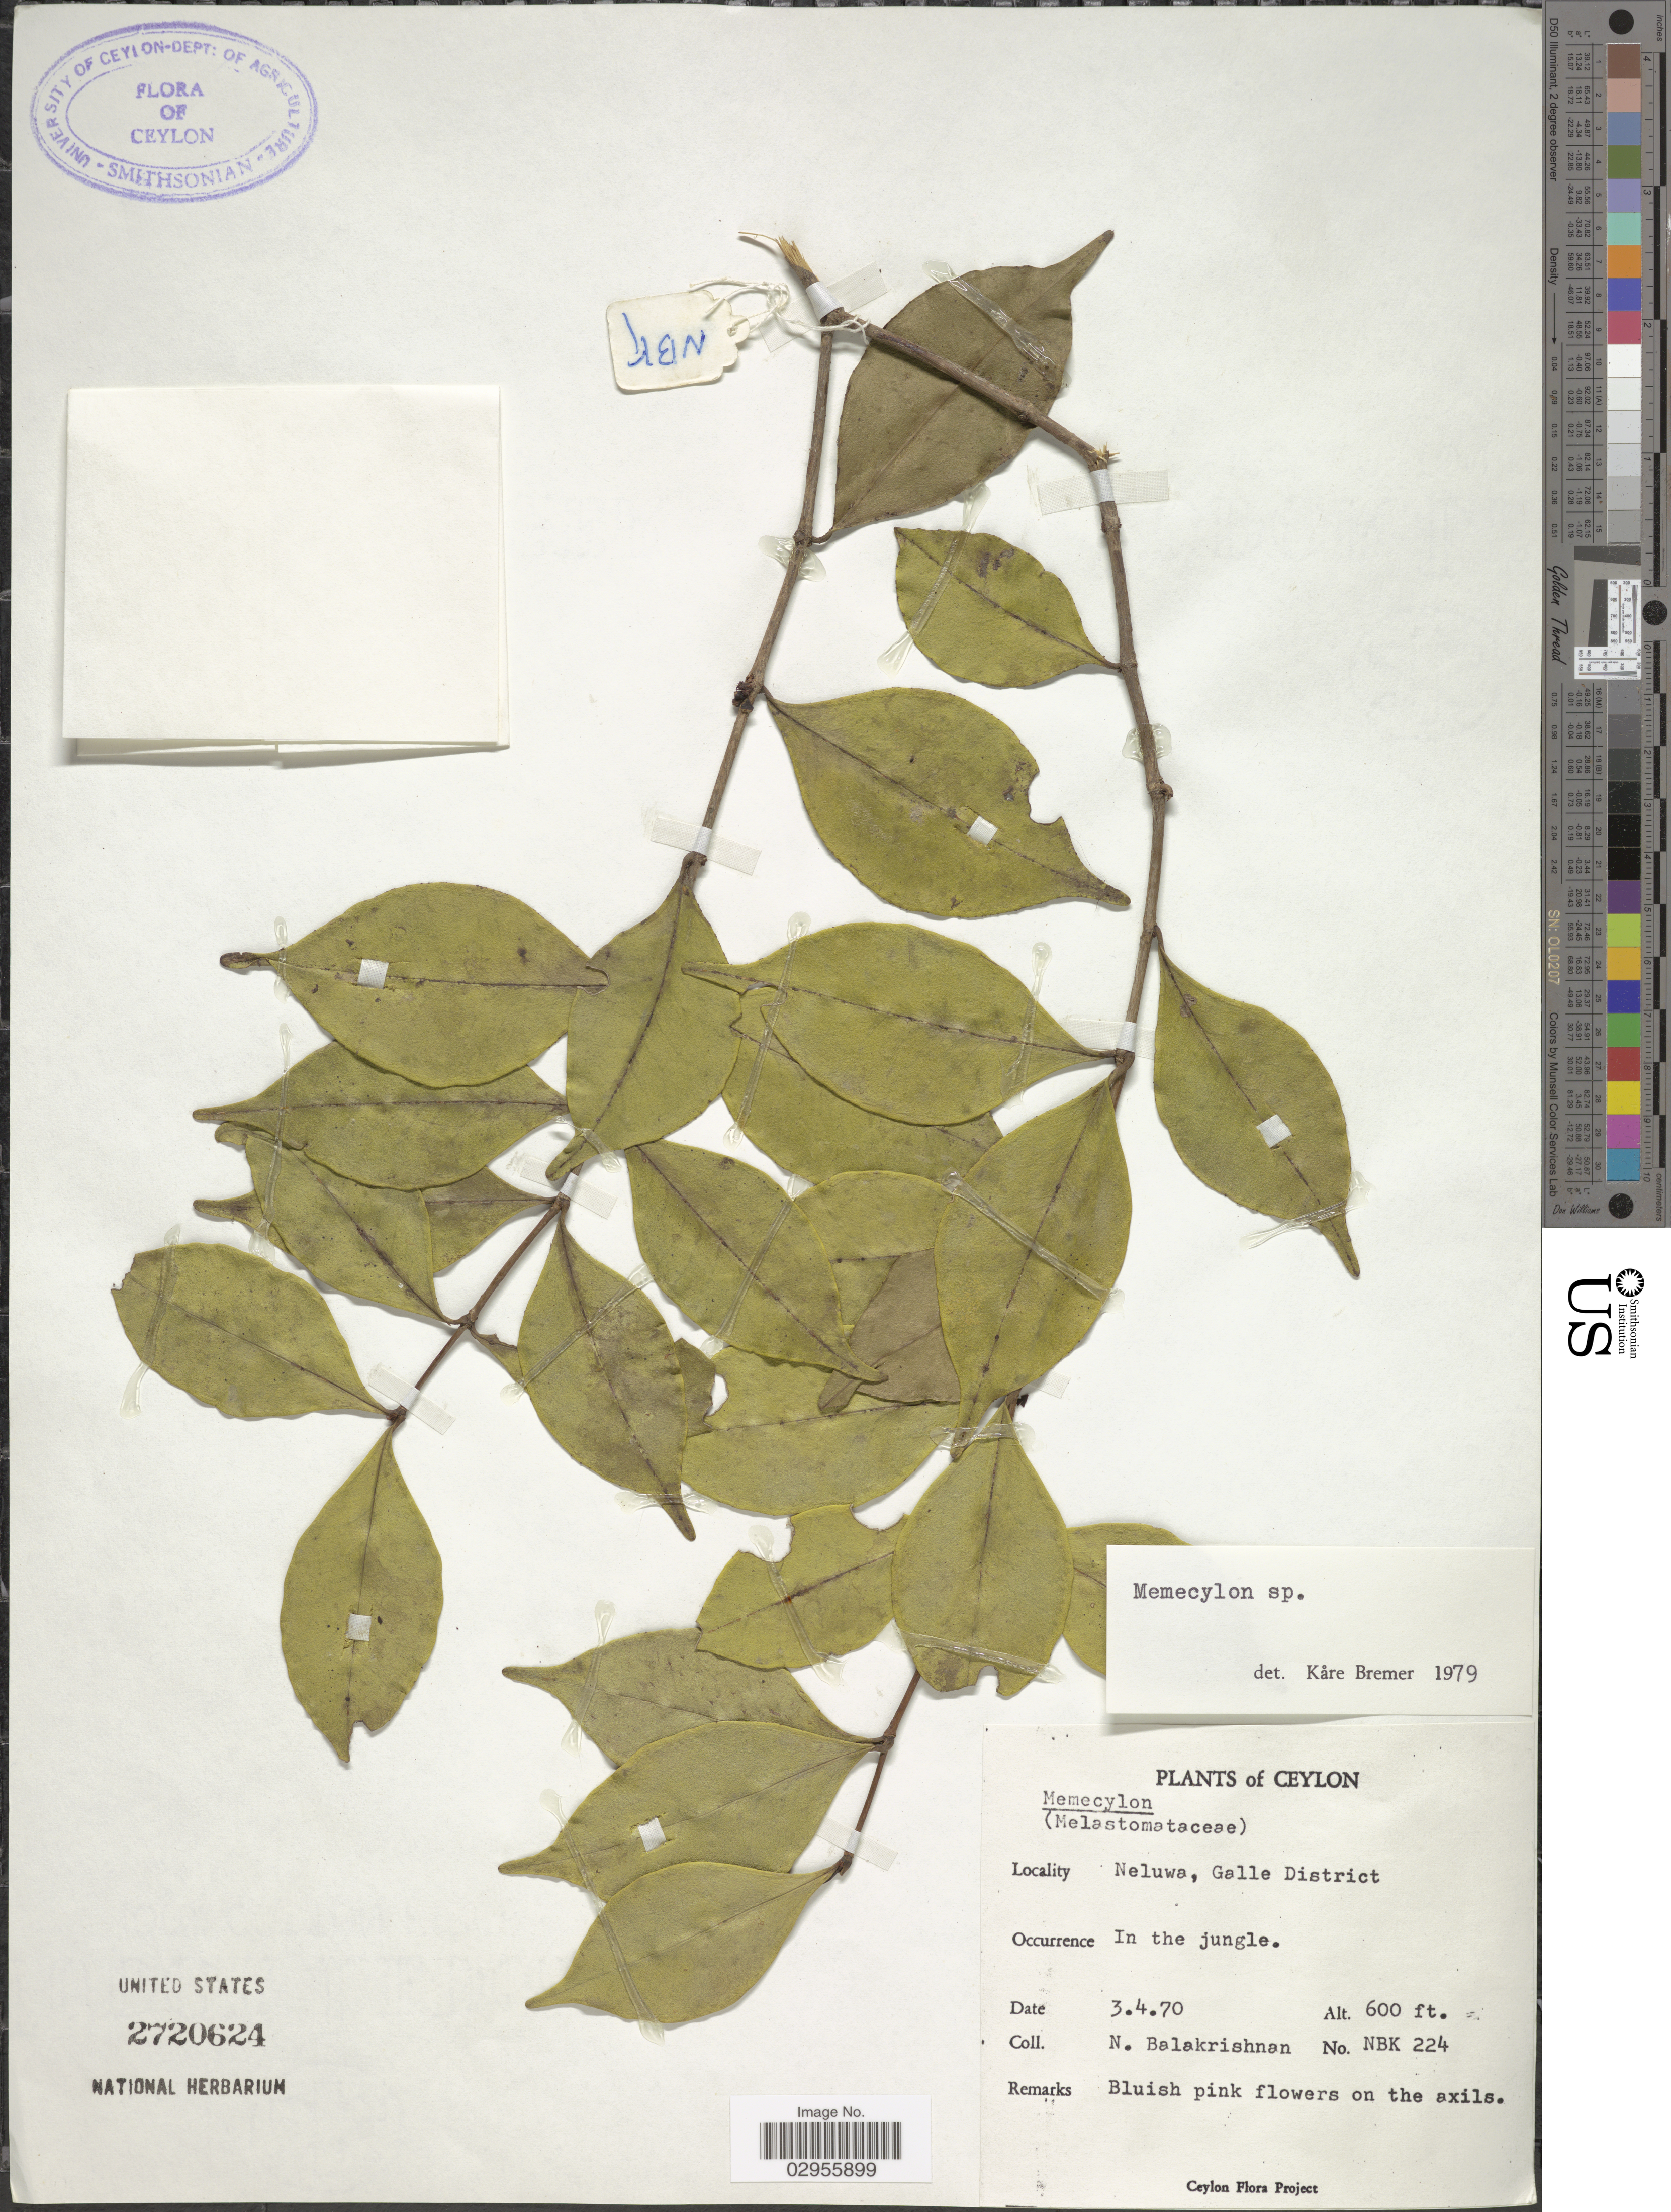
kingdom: Plantae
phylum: Tracheophyta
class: Magnoliopsida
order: Myrtales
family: Melastomataceae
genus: Memecylon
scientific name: Memecylon sp.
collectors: N. Balakrishnan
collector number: NBK 224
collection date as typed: Transcribed d/m/y: 3/4/70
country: Sri Lanka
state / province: Southern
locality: Ceylon. Neluwa, Galle District.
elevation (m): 183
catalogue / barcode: US 2720624